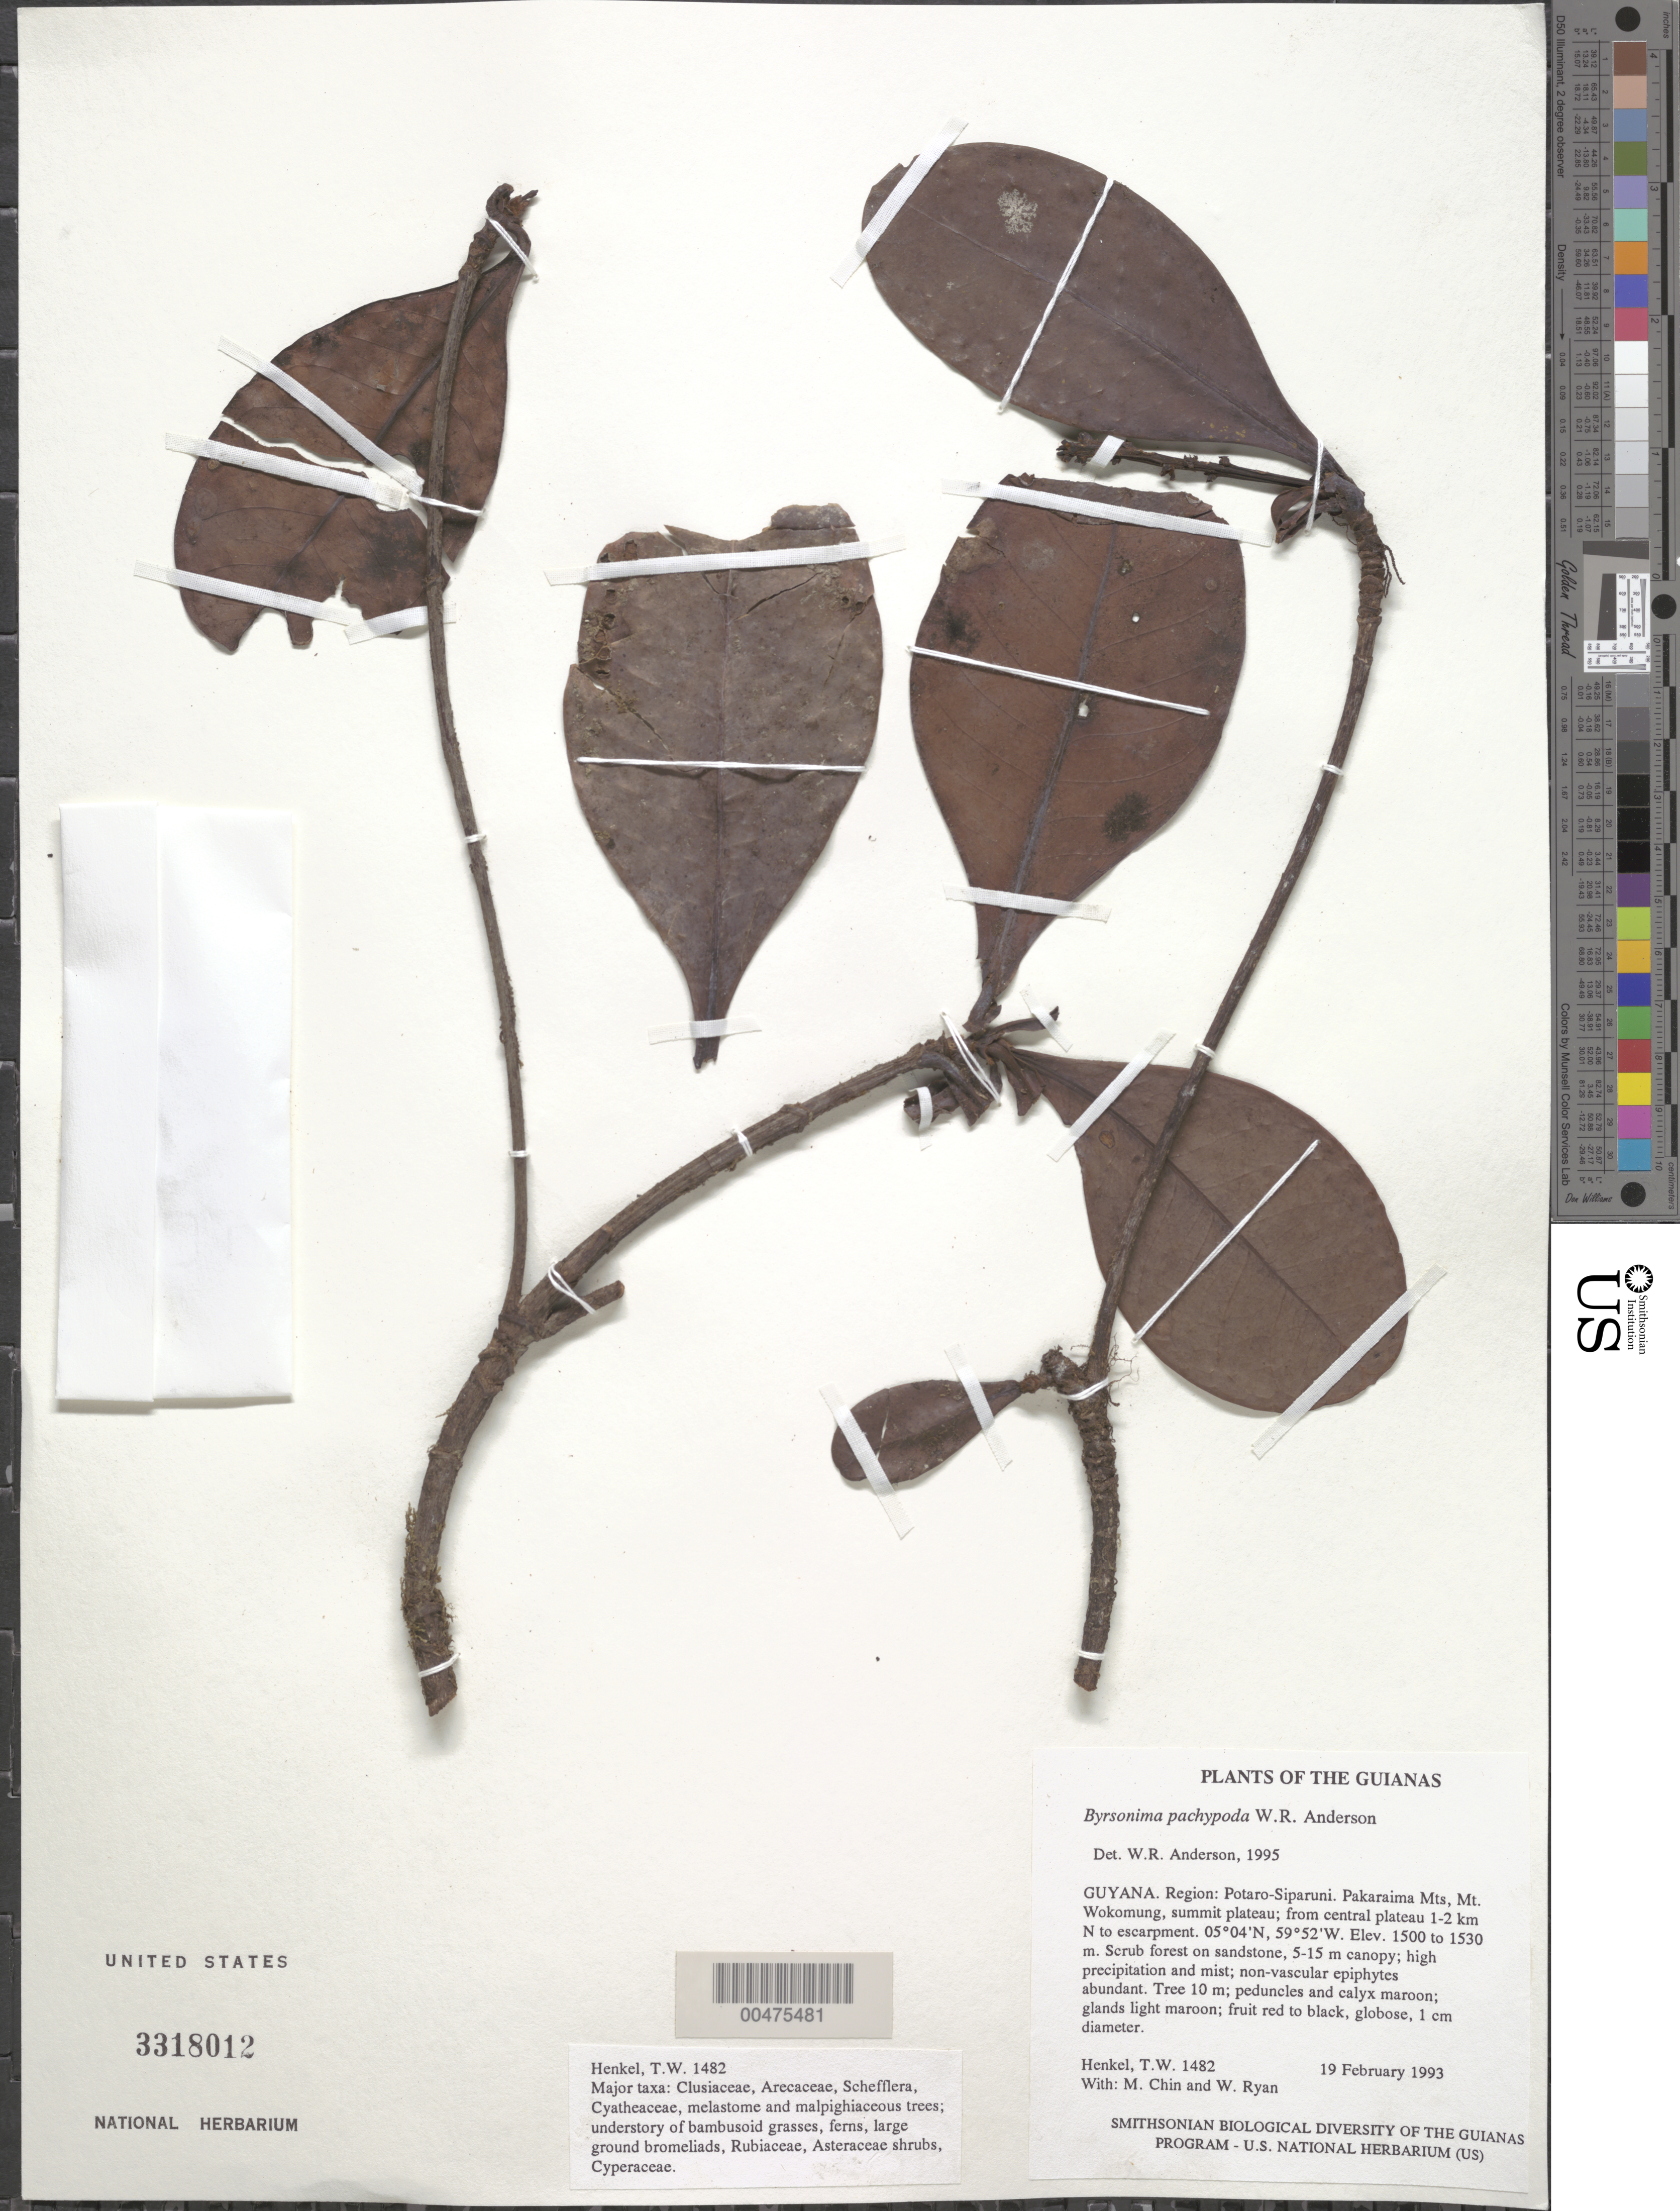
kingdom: Plantae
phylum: Tracheophyta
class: Magnoliopsida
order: Malpighiales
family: Malpighiaceae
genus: Byrsonima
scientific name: Byrsonima pachypoda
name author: W.R. Anderson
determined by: Anderson, W. R., (MICH), University of Michigan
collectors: T. Henkel, M. Chin & W. Ryan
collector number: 1482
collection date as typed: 19 February 1993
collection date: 1993-02-19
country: Guyana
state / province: Potaro-Siparuni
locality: Pakaraima Mts, Mt. Wokomung, summit plateau; from central plateau 1-2 km N to escarpment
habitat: Scrub forest on sandstone, 5-15 m canopy; high precipitation and mist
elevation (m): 1500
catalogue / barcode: US 3318012